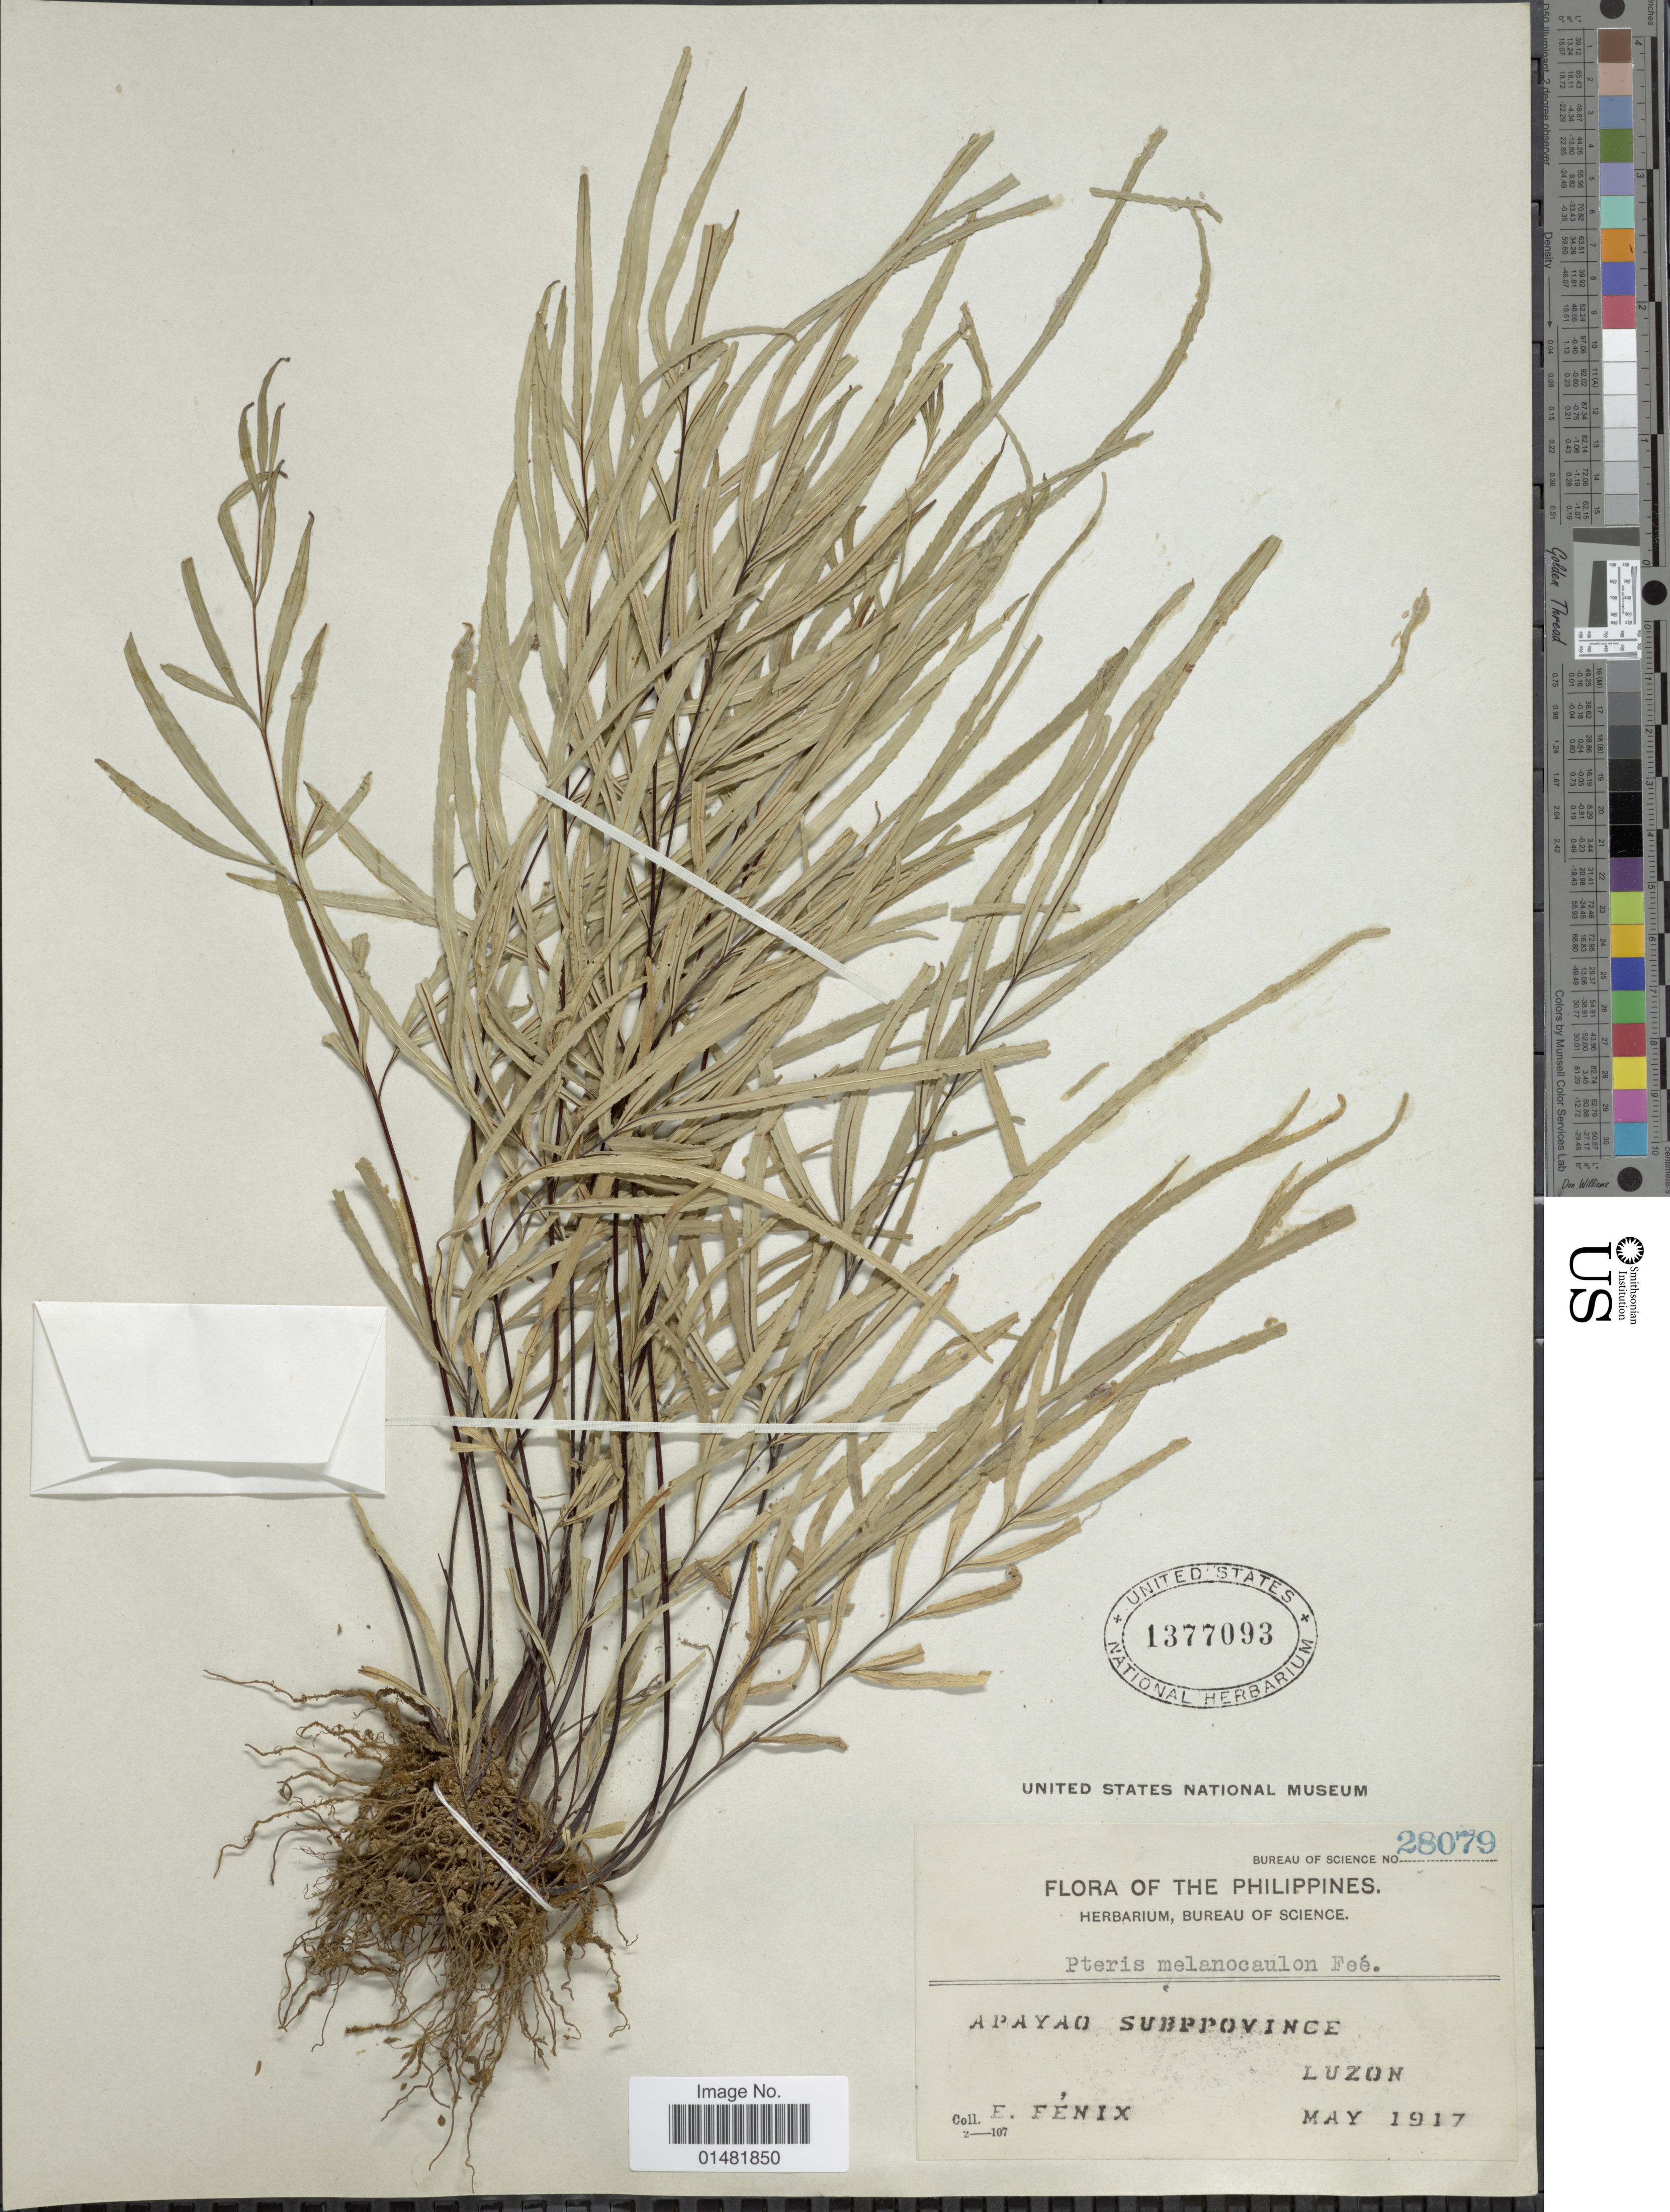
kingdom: Plantae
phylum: Tracheophyta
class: Polypodiopsida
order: Polypodiales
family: Pteridaceae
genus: Pteris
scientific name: Pteris melanocaulon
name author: Fée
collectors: E. Fénix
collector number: Bureau of Science 28079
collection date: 1917-05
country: Philippines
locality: Apayao Subprovince, Luzon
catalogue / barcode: US 1377093